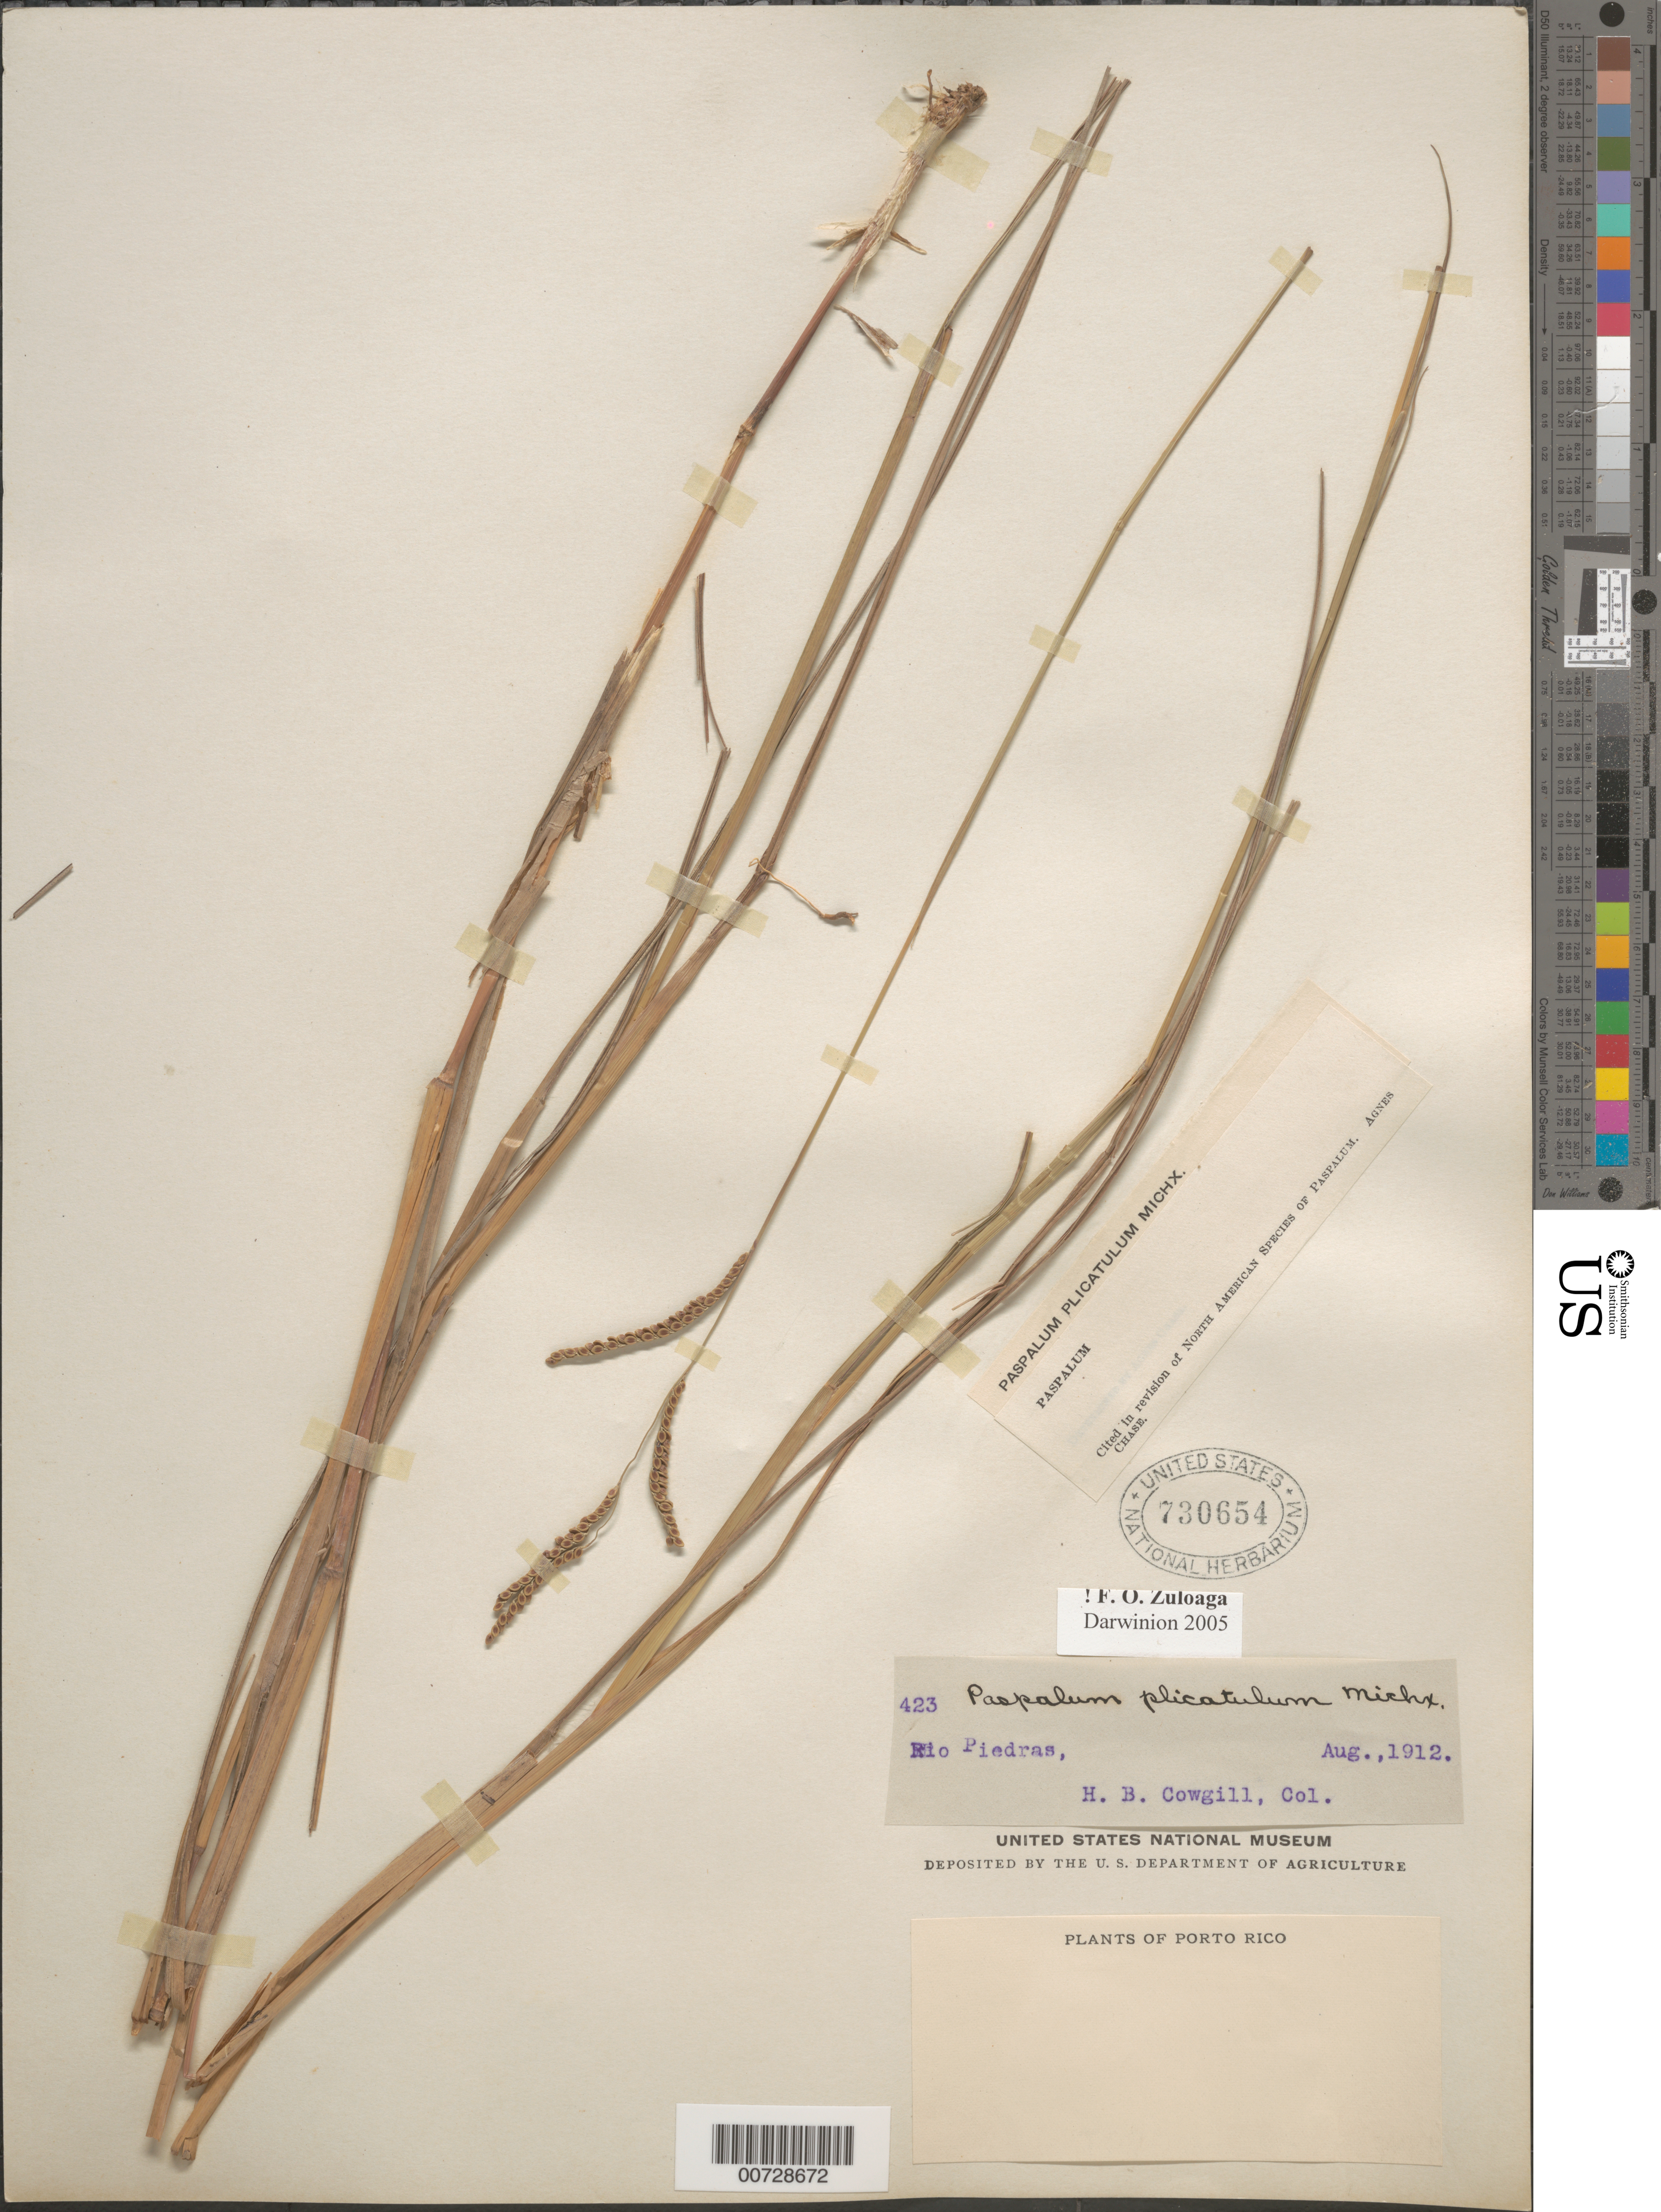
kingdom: Plantae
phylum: Tracheophyta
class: Liliopsida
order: Poales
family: Poaceae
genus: Paspalum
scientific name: Paspalum plicatulum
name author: Michx.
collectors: H. Cowgill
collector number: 423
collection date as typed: Aug 1912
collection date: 1912-08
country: Puerto Rico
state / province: San Juan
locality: Rio Piedras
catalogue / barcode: US 730654